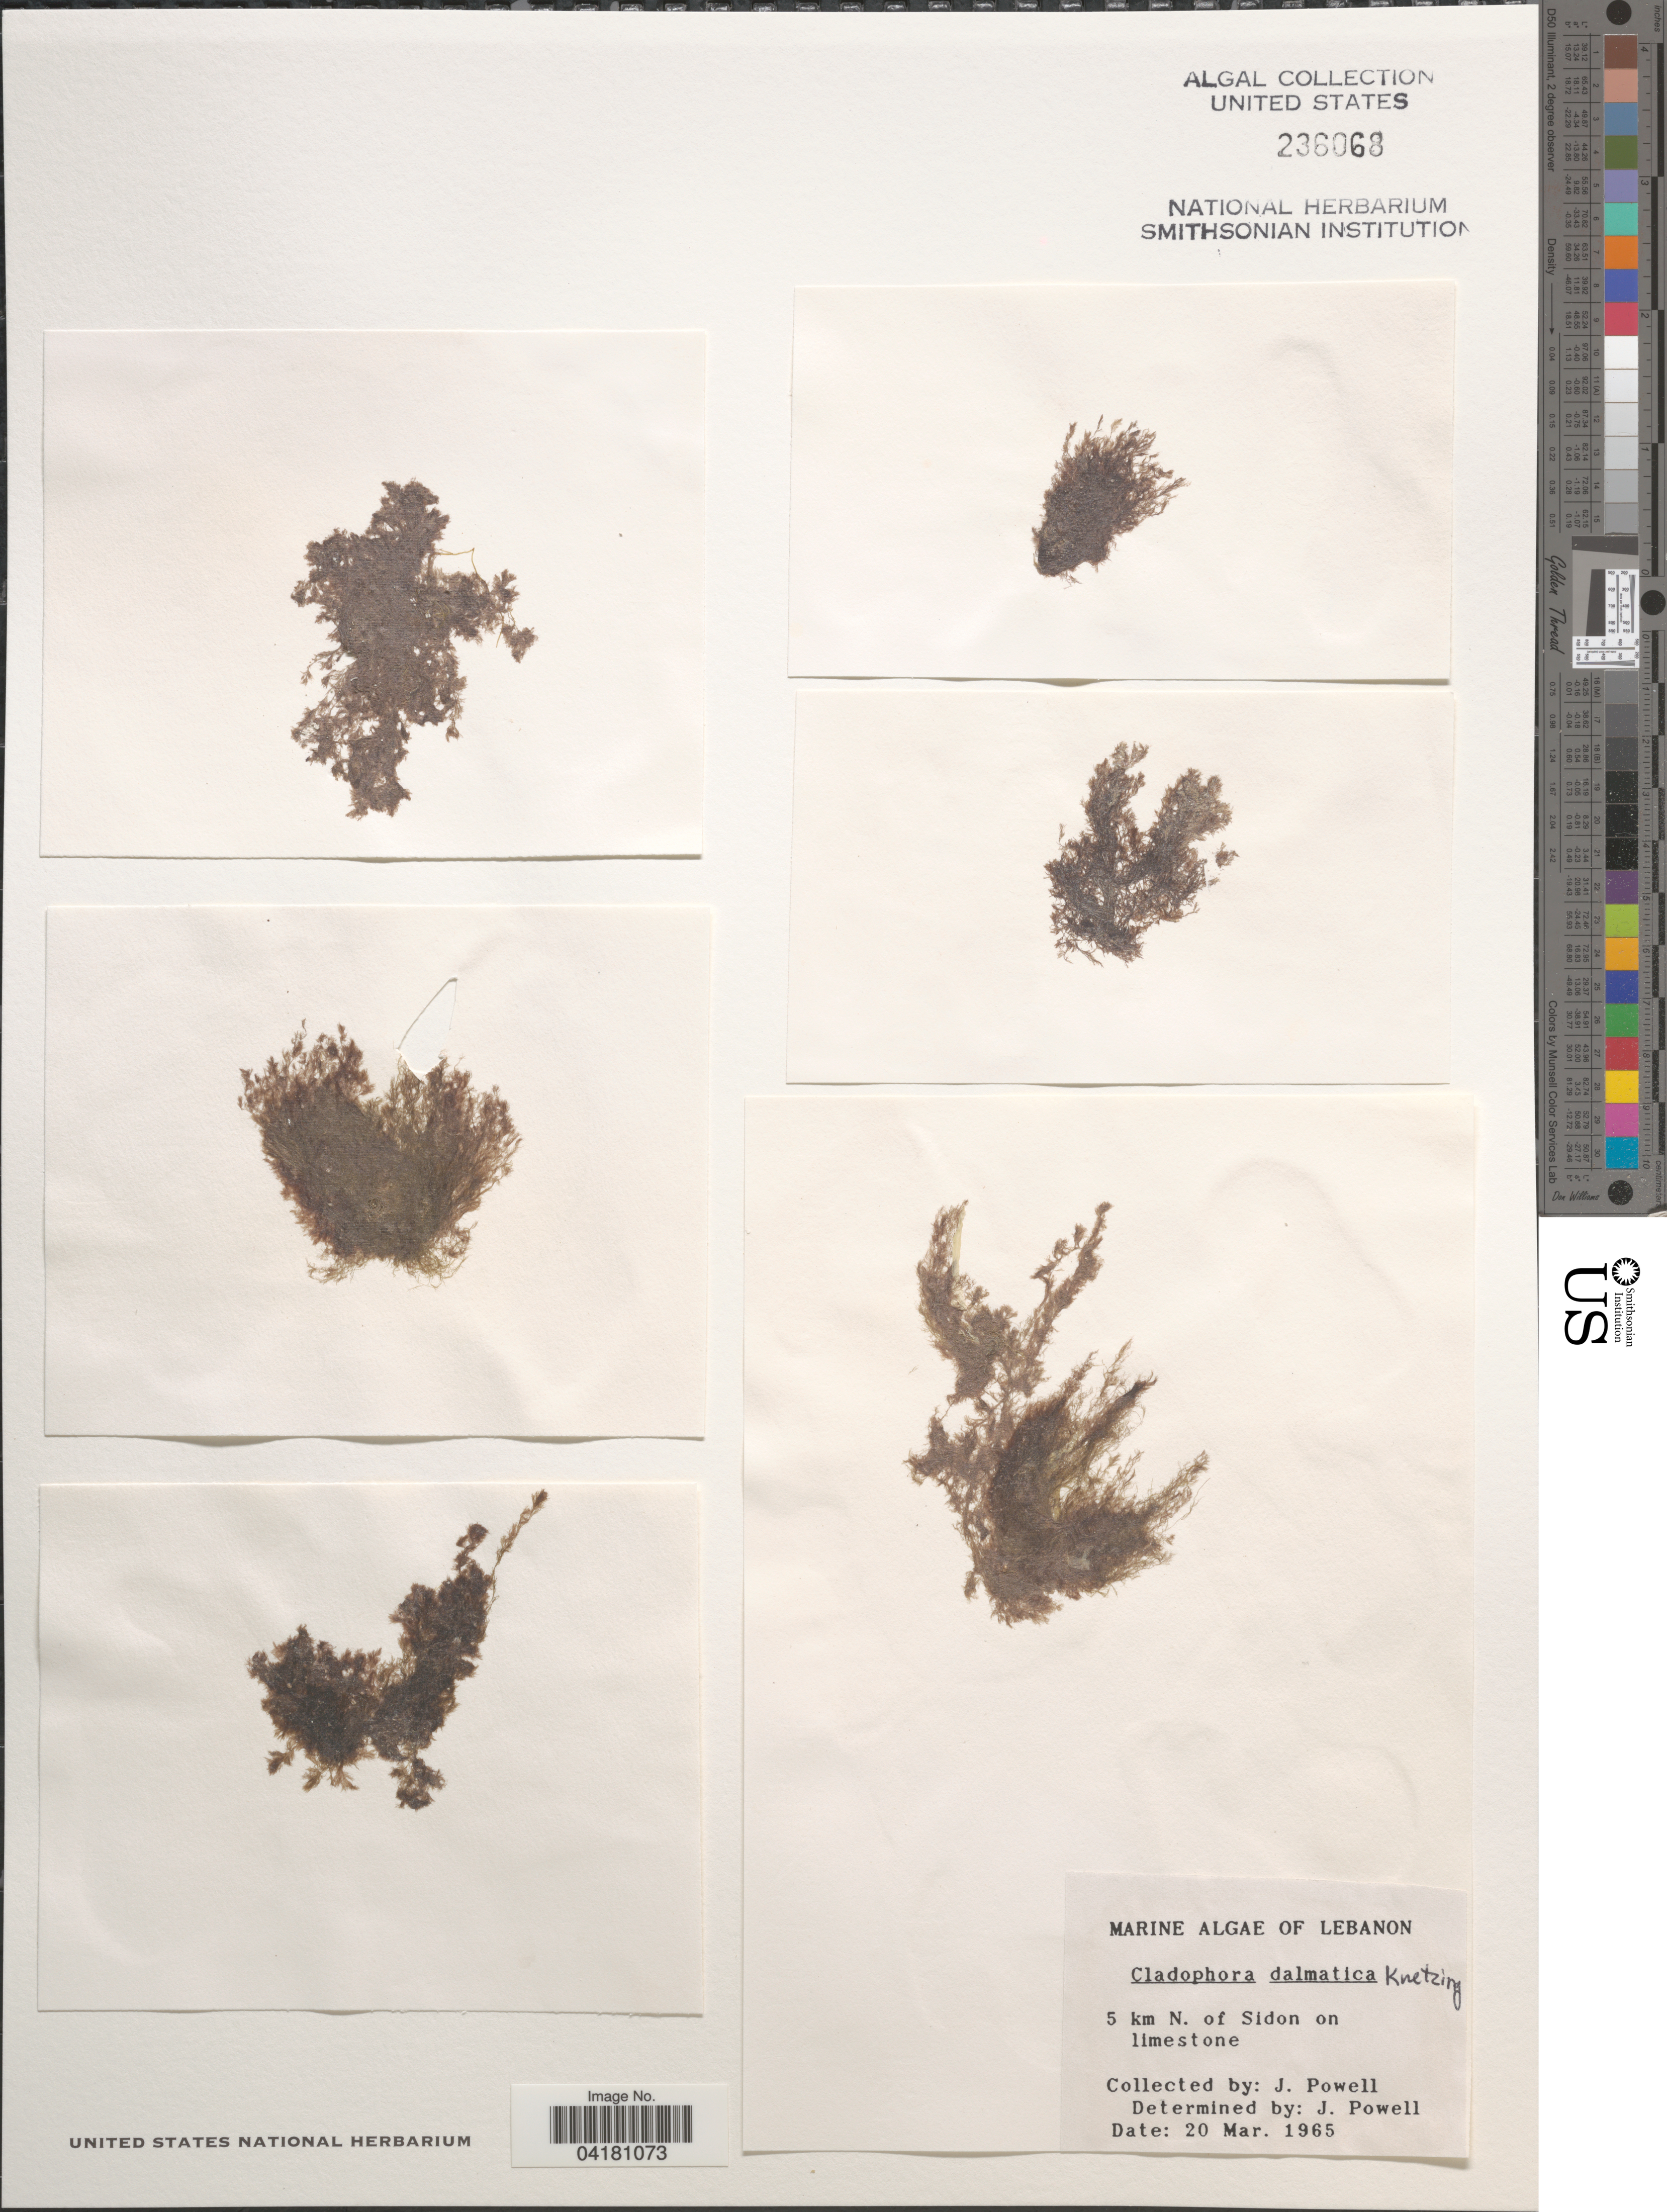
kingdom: Plantae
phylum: Chlorophyta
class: Ulvophyceae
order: Cladophorales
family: Cladophoraceae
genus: Cladophora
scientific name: Cladophora dalmatica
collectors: J. Powell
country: Lebanon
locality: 5 km N. of Sidon on limestone.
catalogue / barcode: US 236068